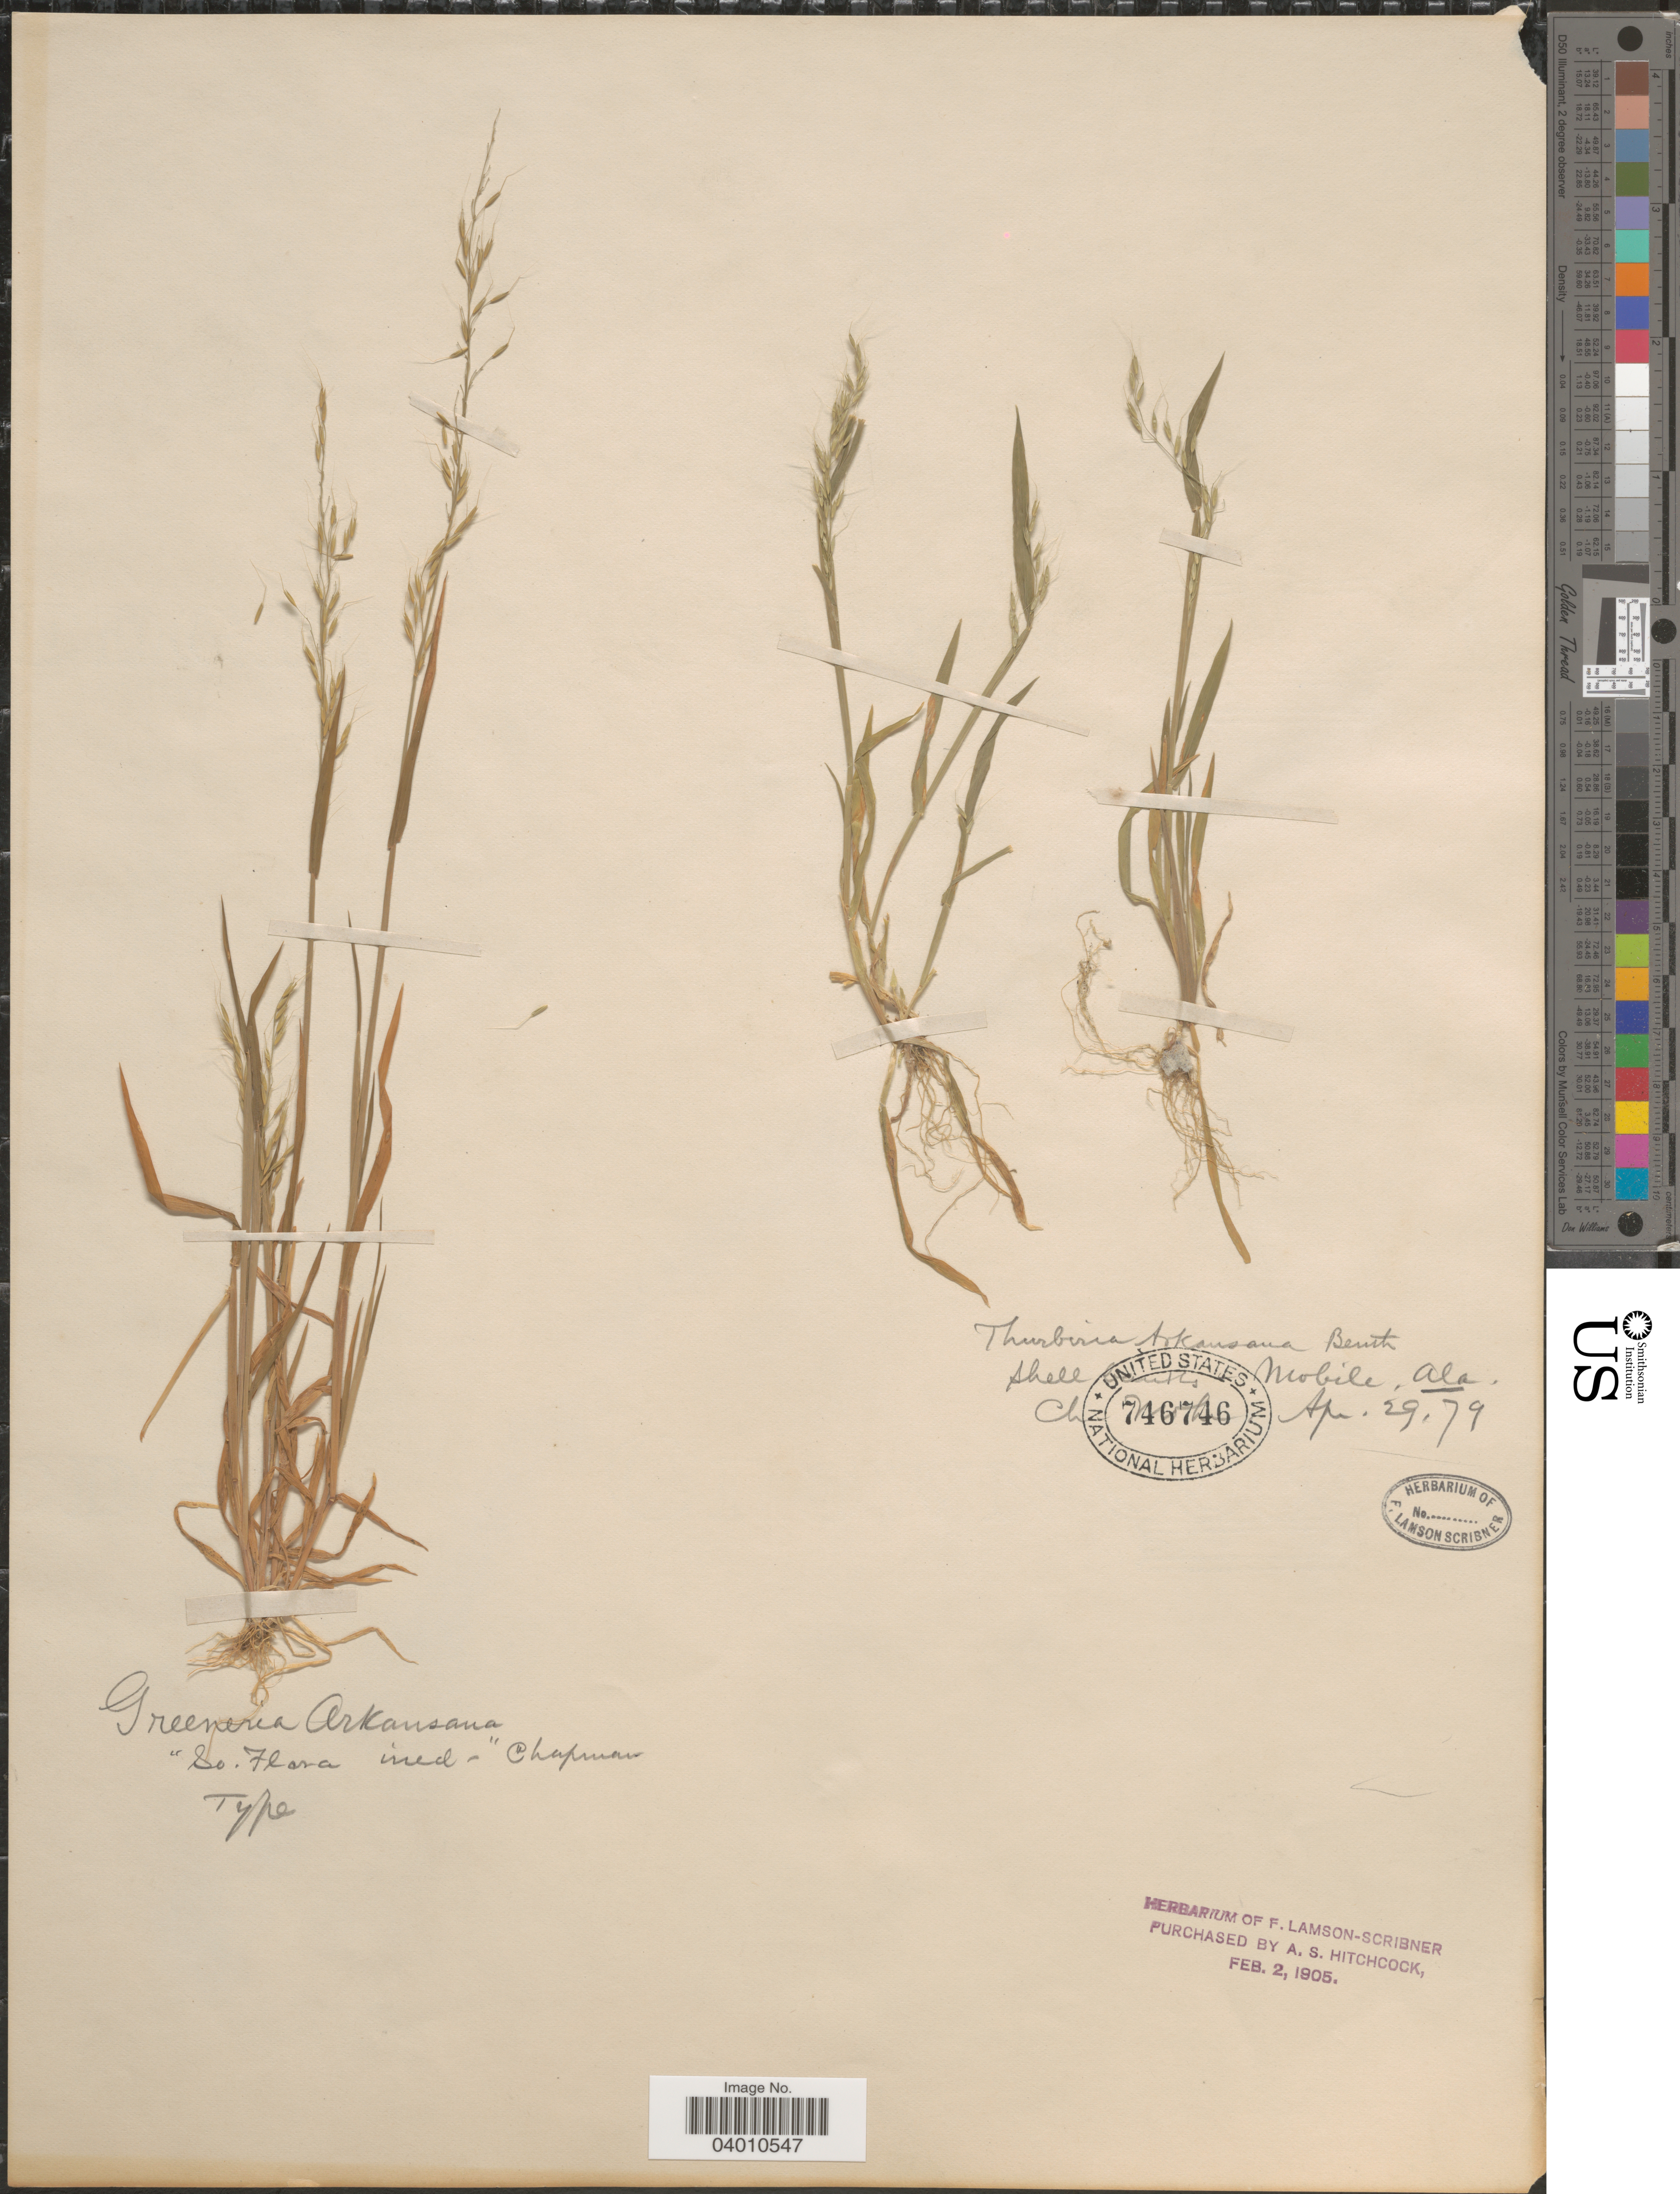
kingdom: Plantae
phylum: Tracheophyta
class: Liliopsida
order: Poales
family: Poaceae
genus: Limnodea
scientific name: Limnodea arkansana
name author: (Nutt.) L.H. Dewey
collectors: C. T. Mohr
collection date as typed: Transcribed d/m/y: 29/4/79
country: United States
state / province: Alabama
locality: Mobile.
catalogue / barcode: US 746746